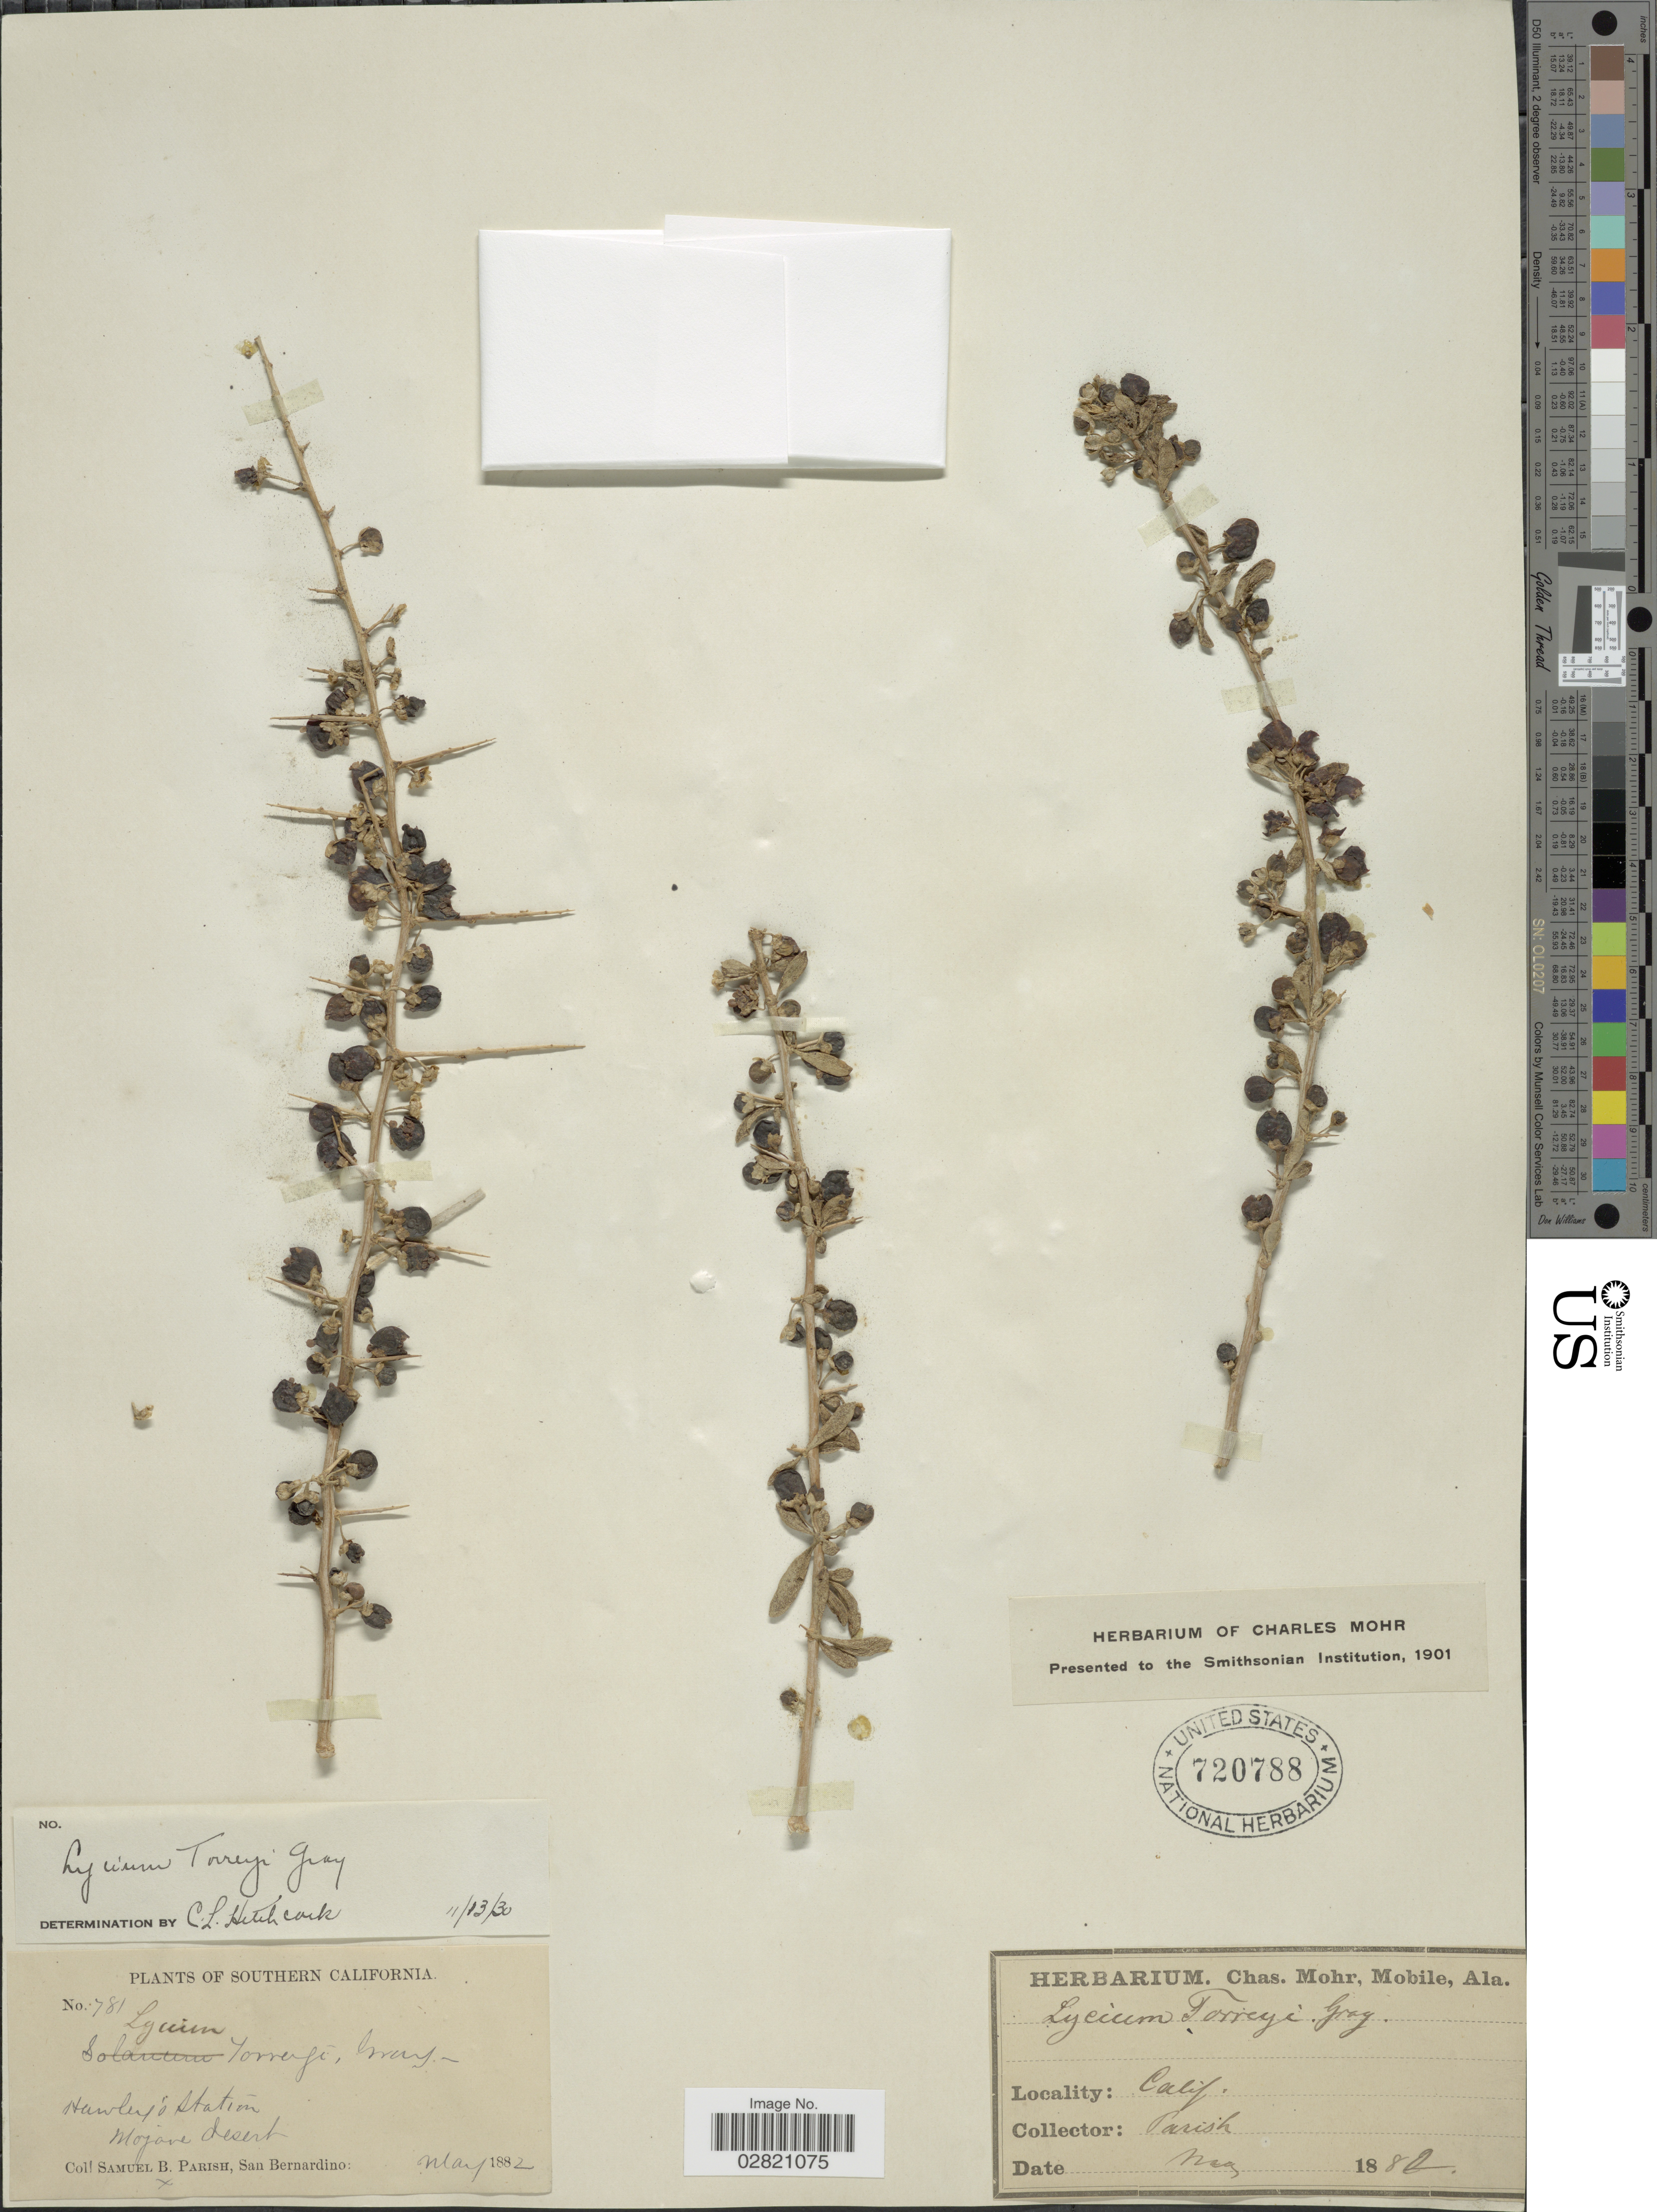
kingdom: Plantae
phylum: Tracheophyta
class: Magnoliopsida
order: Solanales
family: Solanaceae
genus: Lycium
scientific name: Lycium torreyi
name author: A. Gray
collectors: S. B. Parish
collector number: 781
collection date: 1882-05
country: United States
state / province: California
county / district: San Bernardino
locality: Southern California. Hawley's Station. Mojave desert.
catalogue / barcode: US 720788